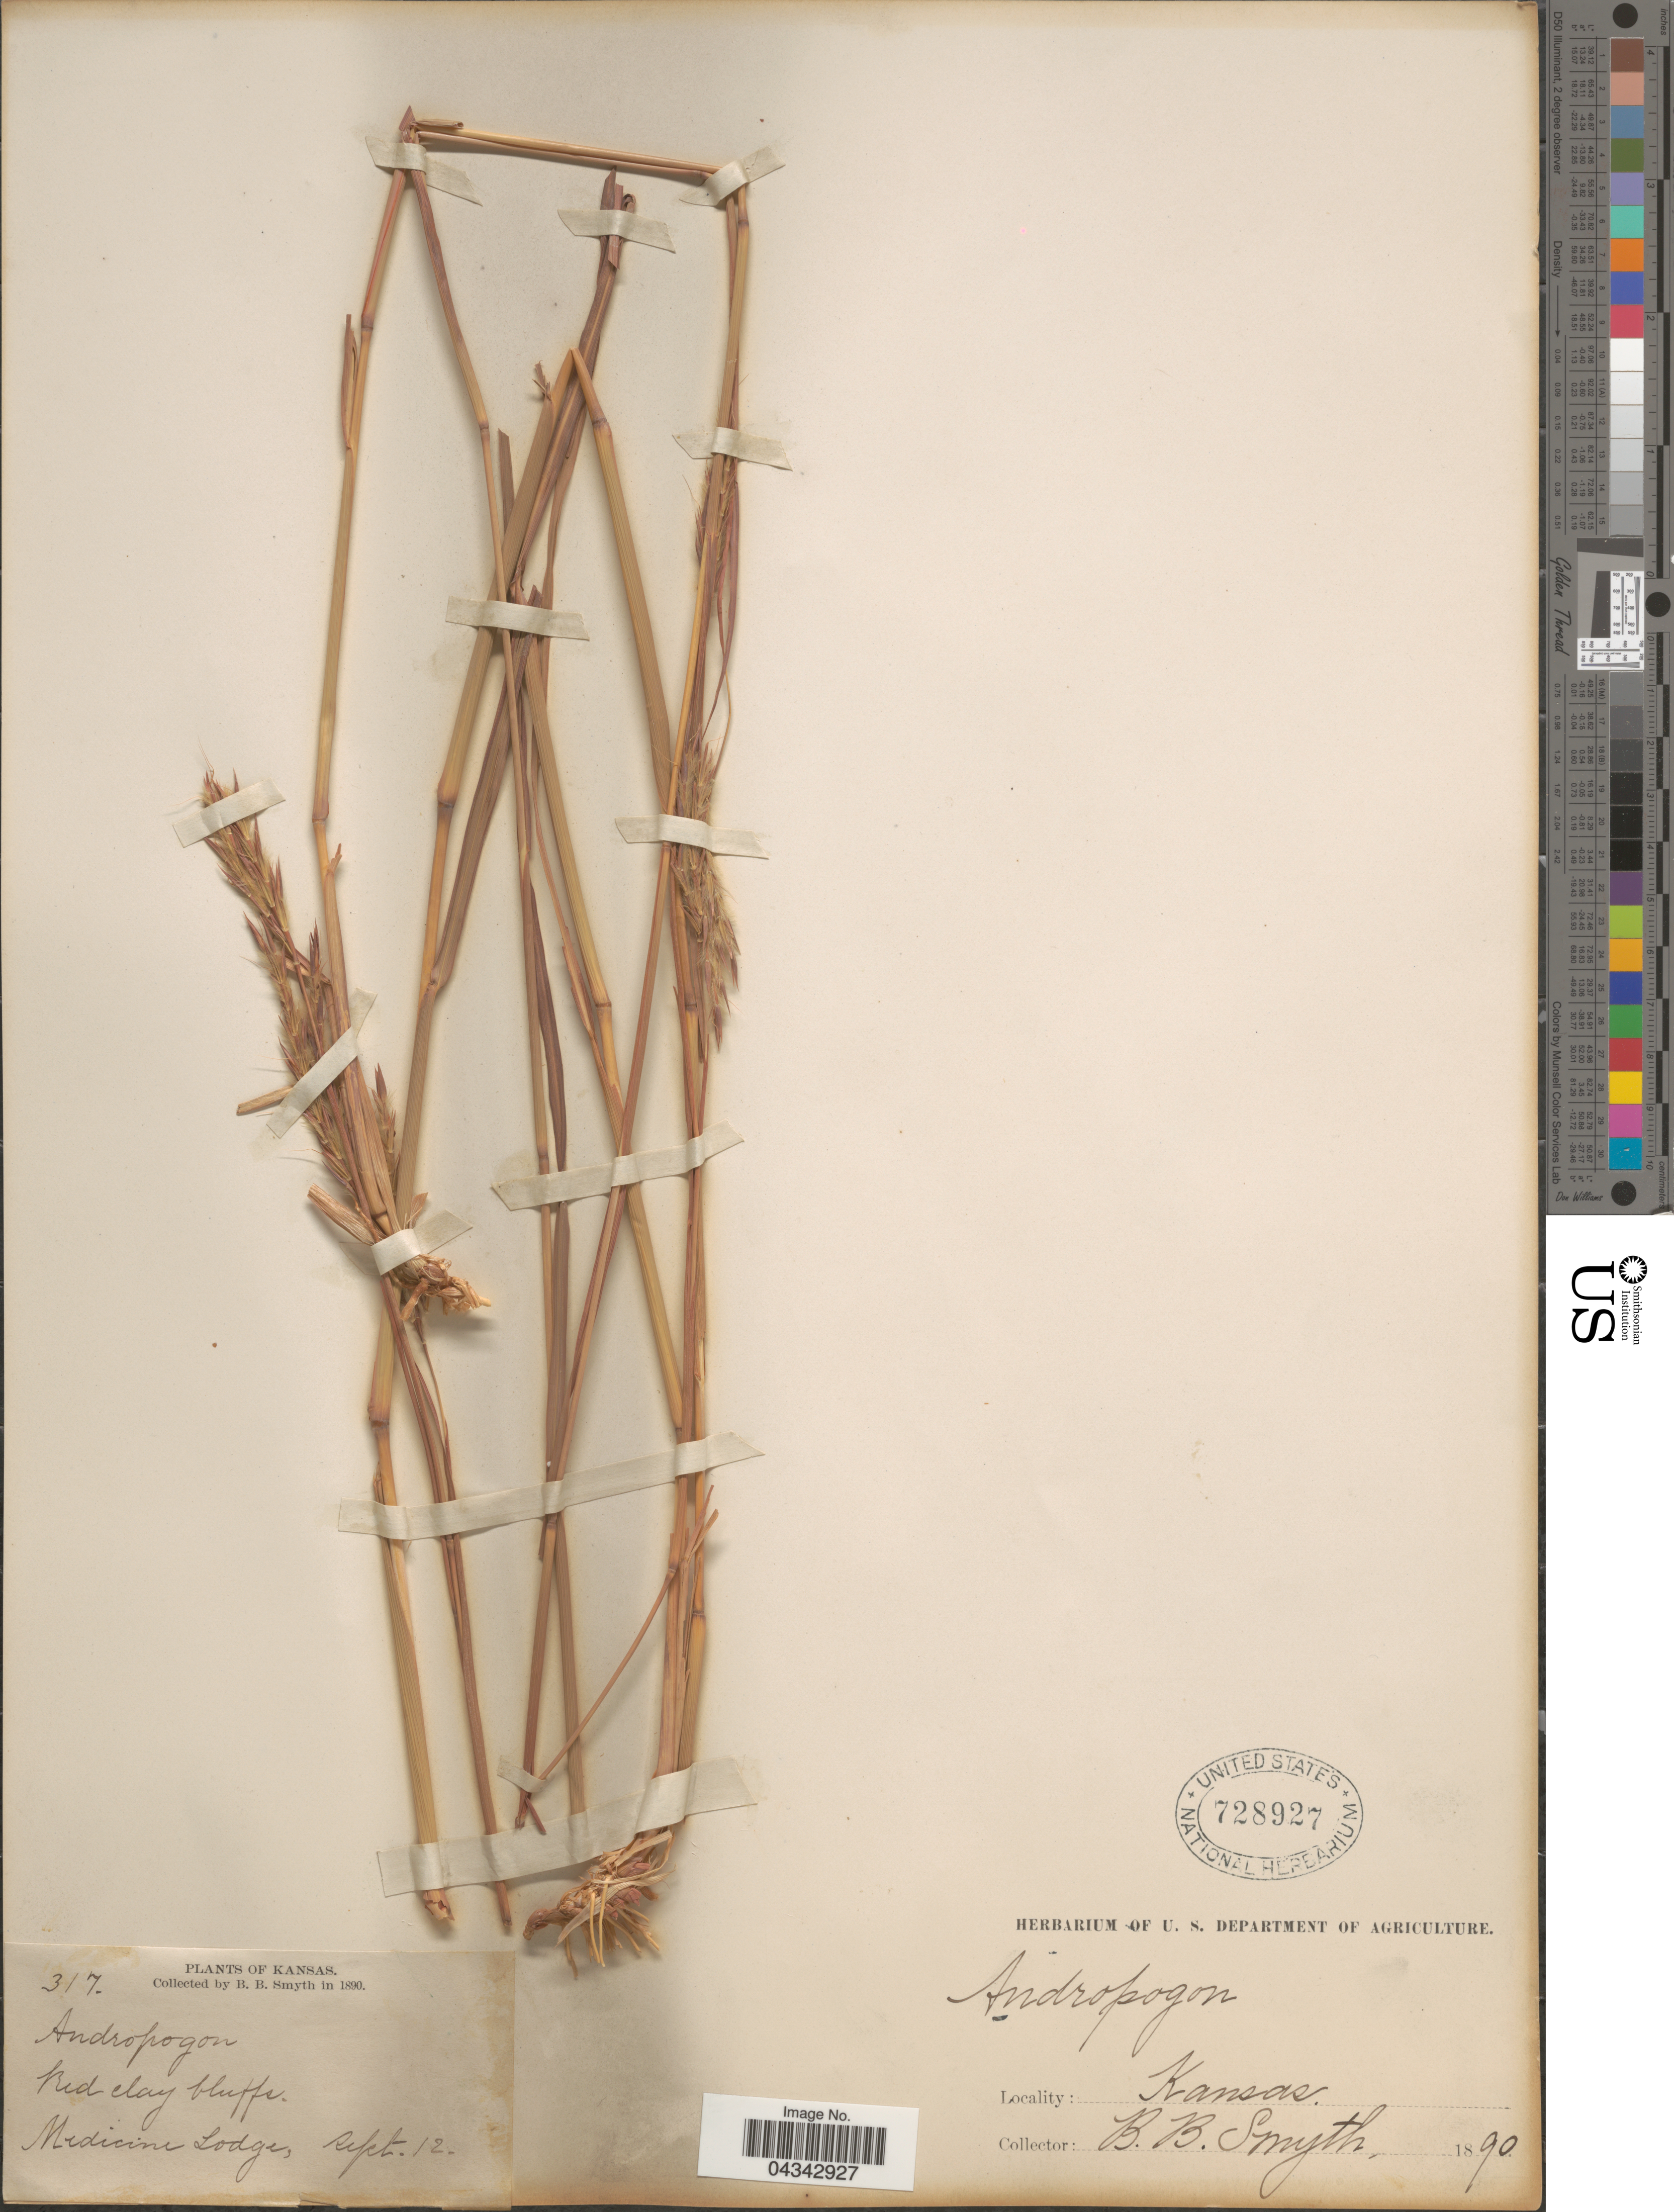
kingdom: Plantae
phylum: Tracheophyta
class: Liliopsida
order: Poales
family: Poaceae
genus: Andropogon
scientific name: Andropogon gerardii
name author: Vitman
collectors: B. Smyth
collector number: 317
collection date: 1890-09-12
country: United States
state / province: Kansas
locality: Medicine Lodges.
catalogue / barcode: US 728927